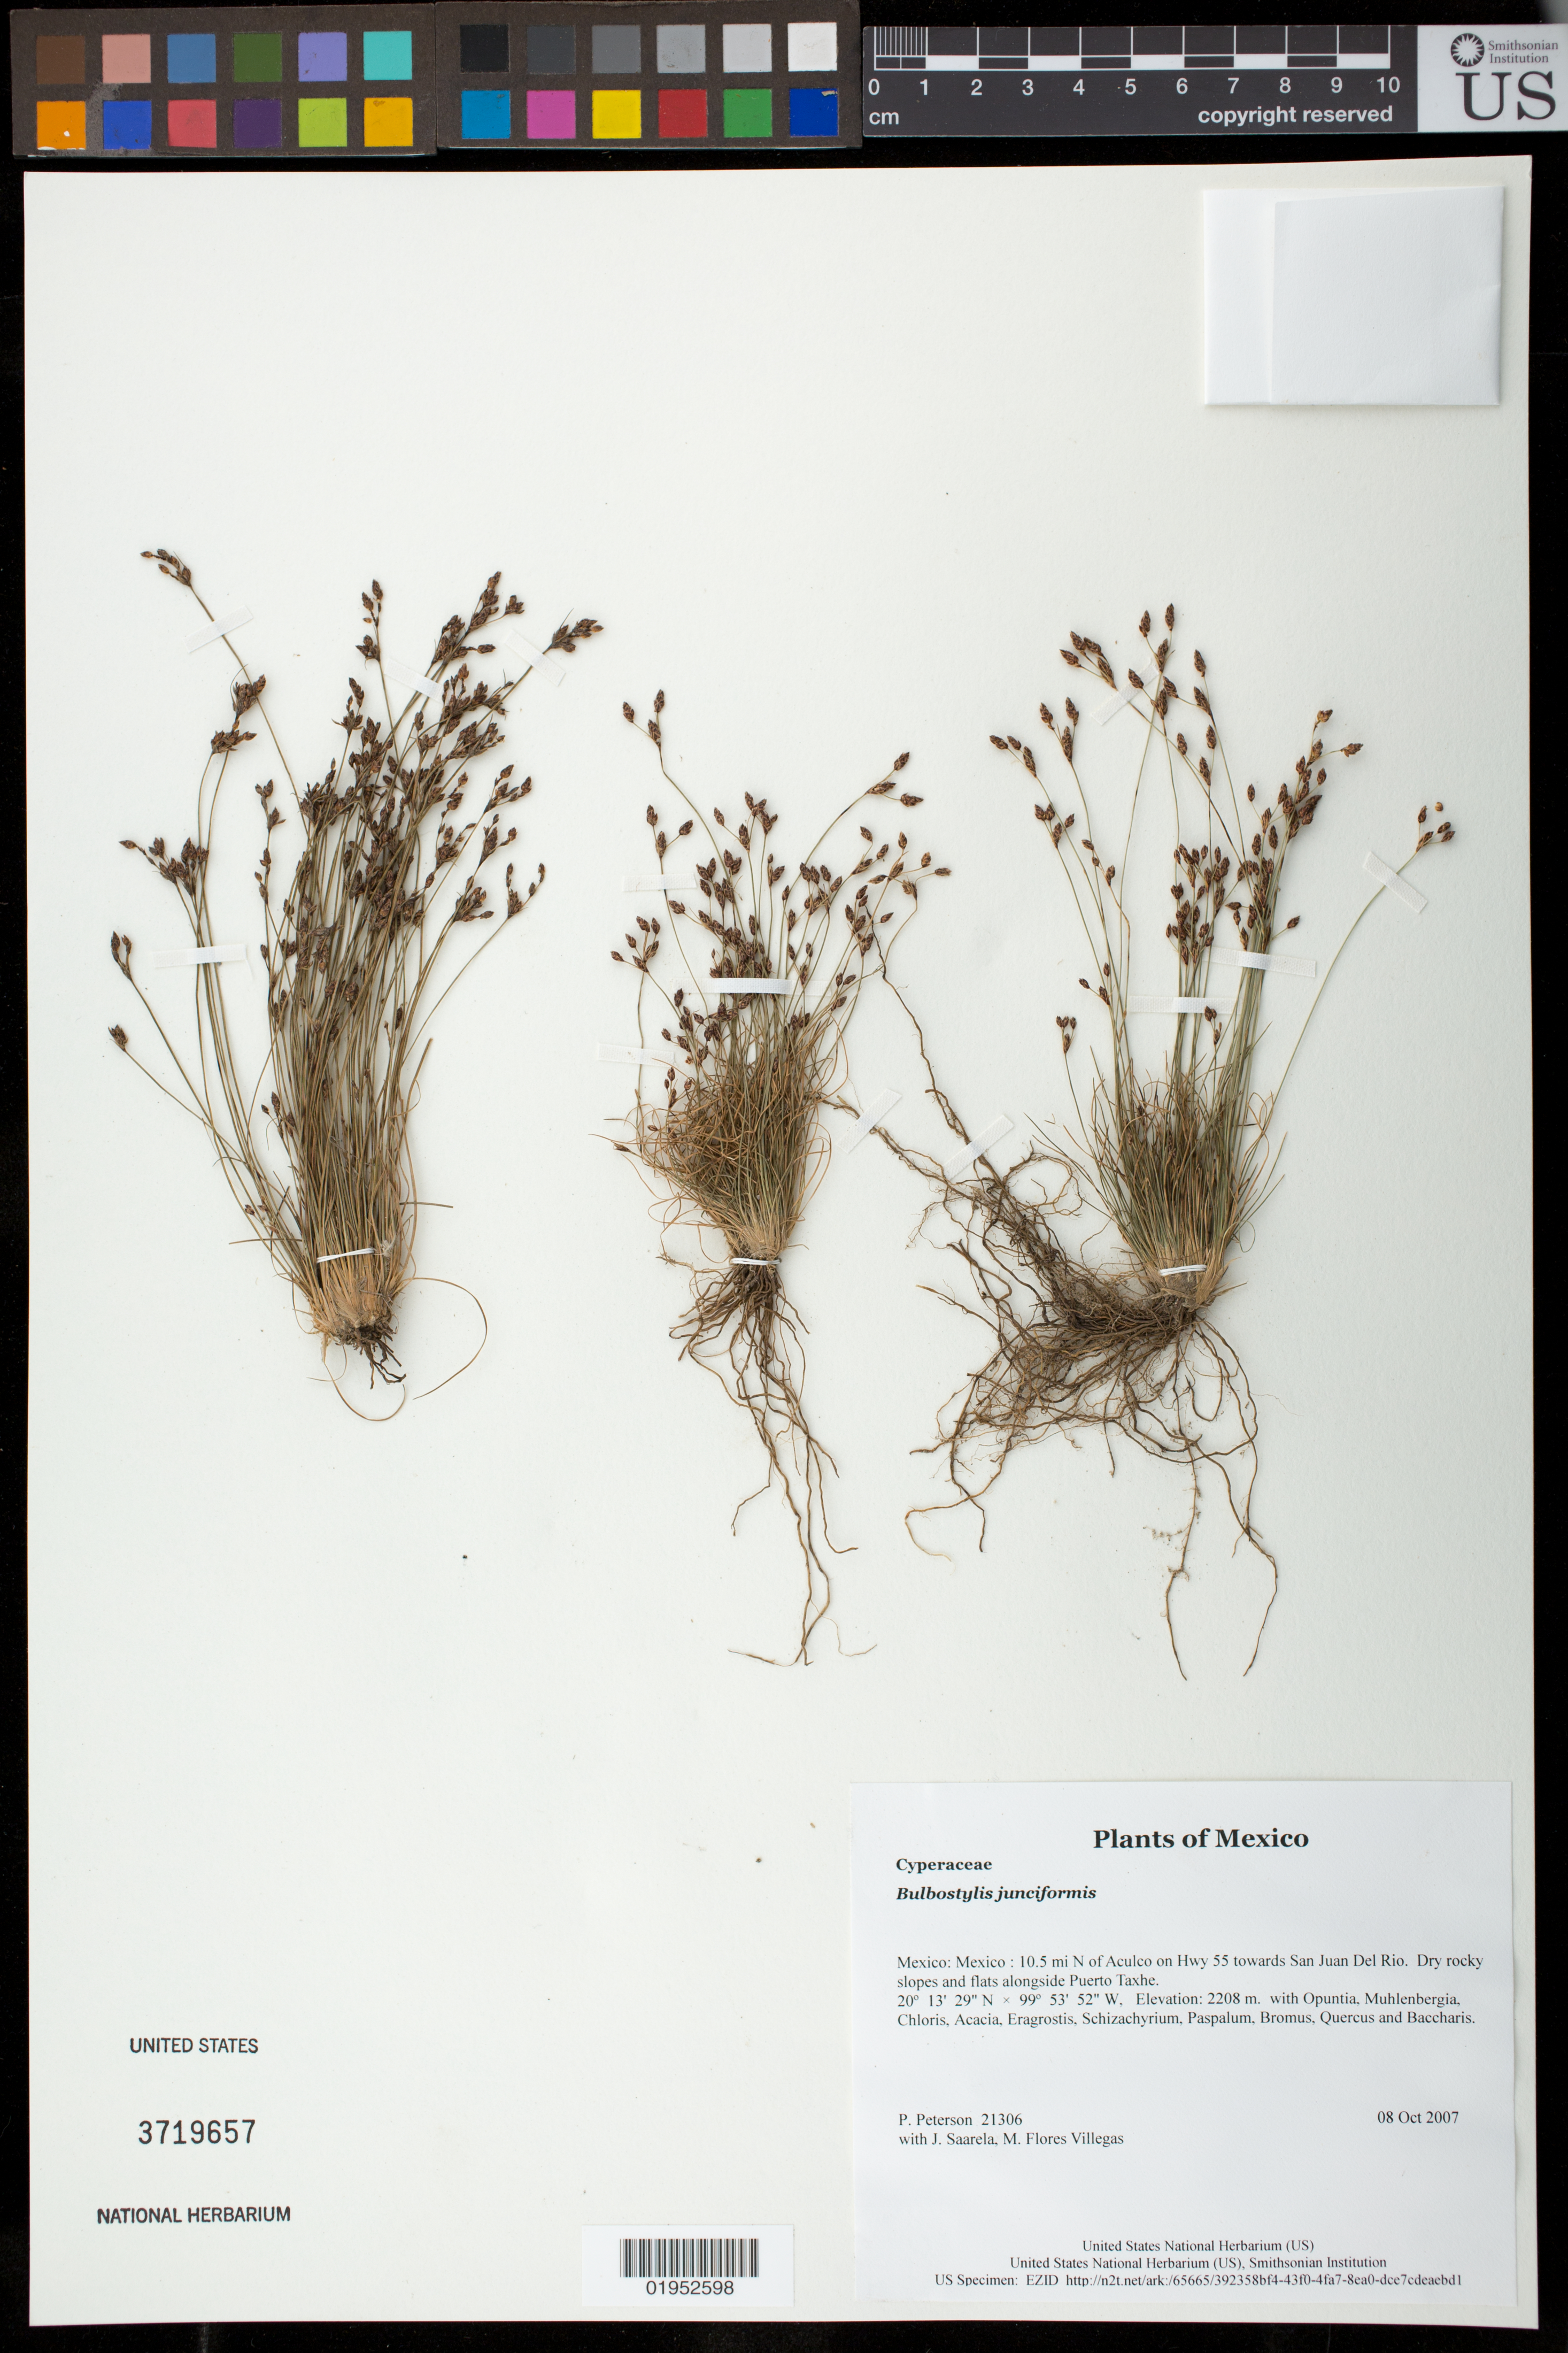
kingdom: Plantae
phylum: Tracheophyta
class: Liliopsida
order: Poales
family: Cyperaceae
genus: Bulbostylis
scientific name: Bulbostylis juncoides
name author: (Vahl) Kük. ex Herter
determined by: Strong, Mark T., (BOT), Smithsonian Institution - National Museum of Natural History (UNITED STATES)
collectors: P. M. Peterson, J. Saarela & M. Flores Villegas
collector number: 21306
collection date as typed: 08 Oct 2007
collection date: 2007-10-08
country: Mexico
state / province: México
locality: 10.5 mi N of Aculco on Hwy 55 towards San Juan Del Rio. Dry rocky slopes and flats alongside Puerto Taxhe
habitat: with Opuntia, Muhlenbergia, Chloris, Acacia, Eragrostis, Schizachyrium, Paspalum, Bromus, Quercus and Baccharis.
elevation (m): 2208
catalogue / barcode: US 3719657